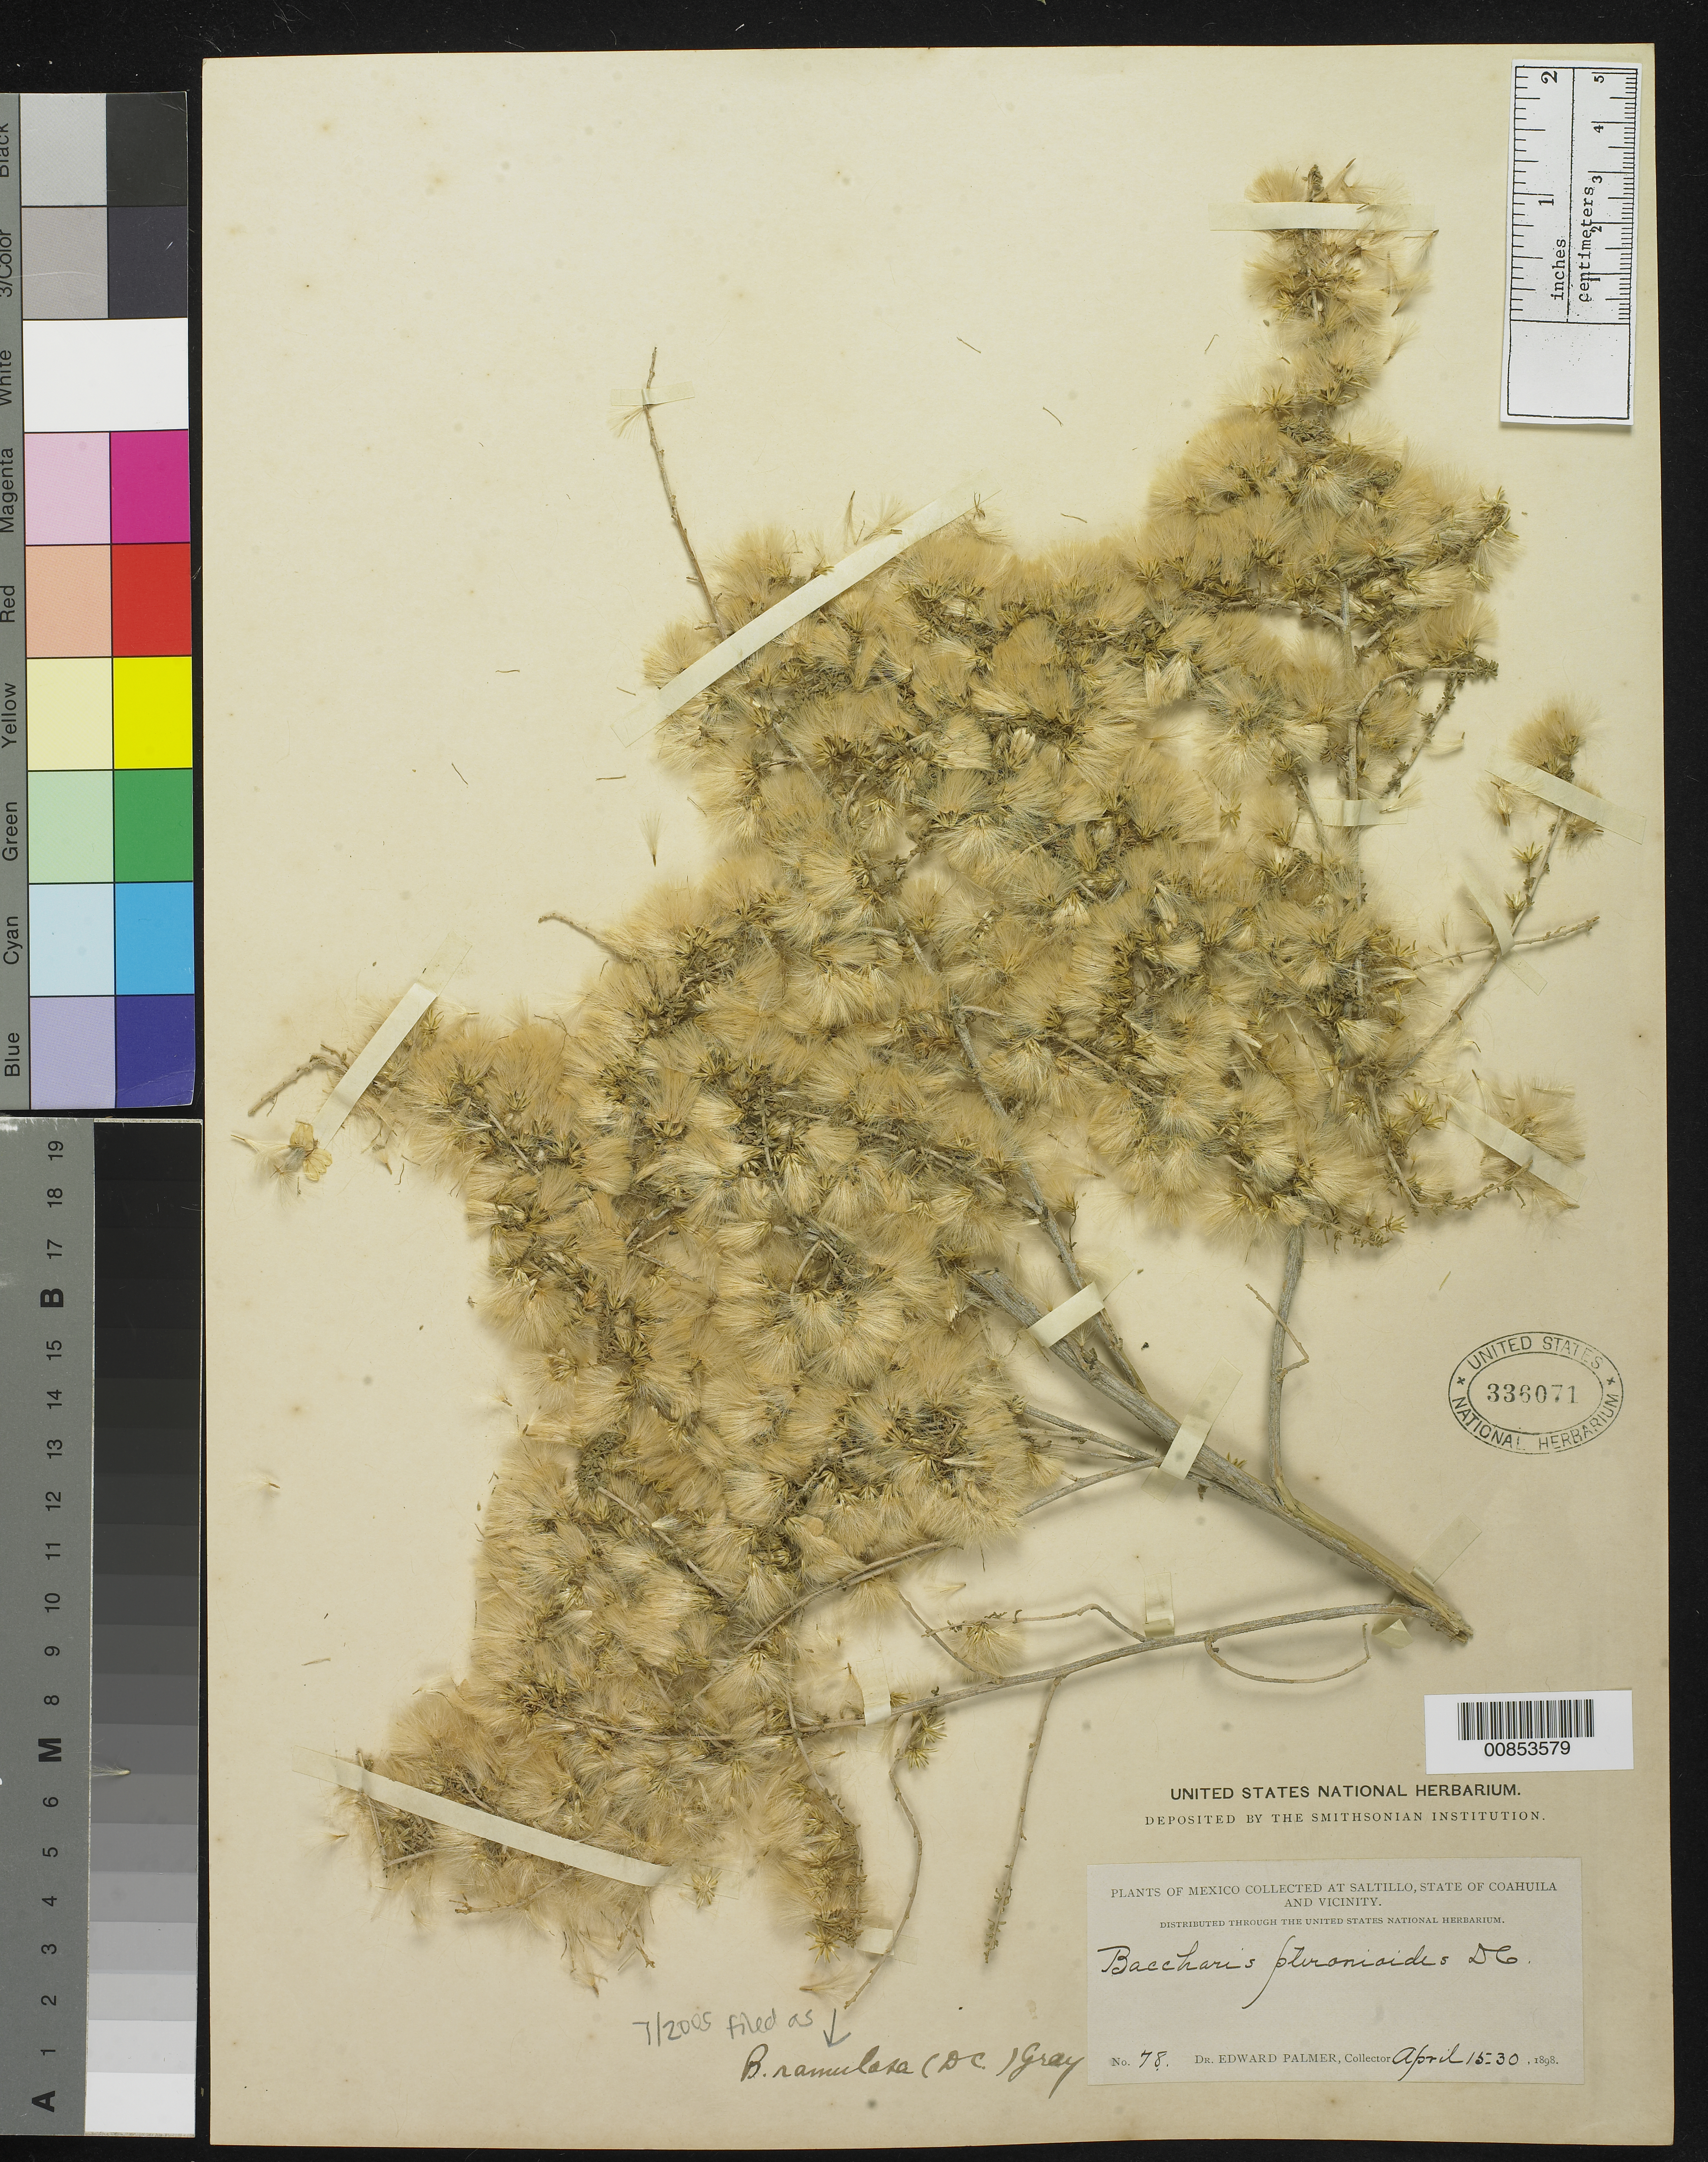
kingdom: Plantae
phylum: Tracheophyta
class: Magnoliopsida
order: Asterales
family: Asteraceae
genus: Baccharis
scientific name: Baccharis pteronioides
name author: DC.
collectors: E. Palmer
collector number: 78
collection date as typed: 15 Apr 1898 to 30 Apr 1898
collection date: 1898-04-15/1898-04-30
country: Mexico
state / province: Coahuila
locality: Saltillo, Coahuila and vicinity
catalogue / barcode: US 336071